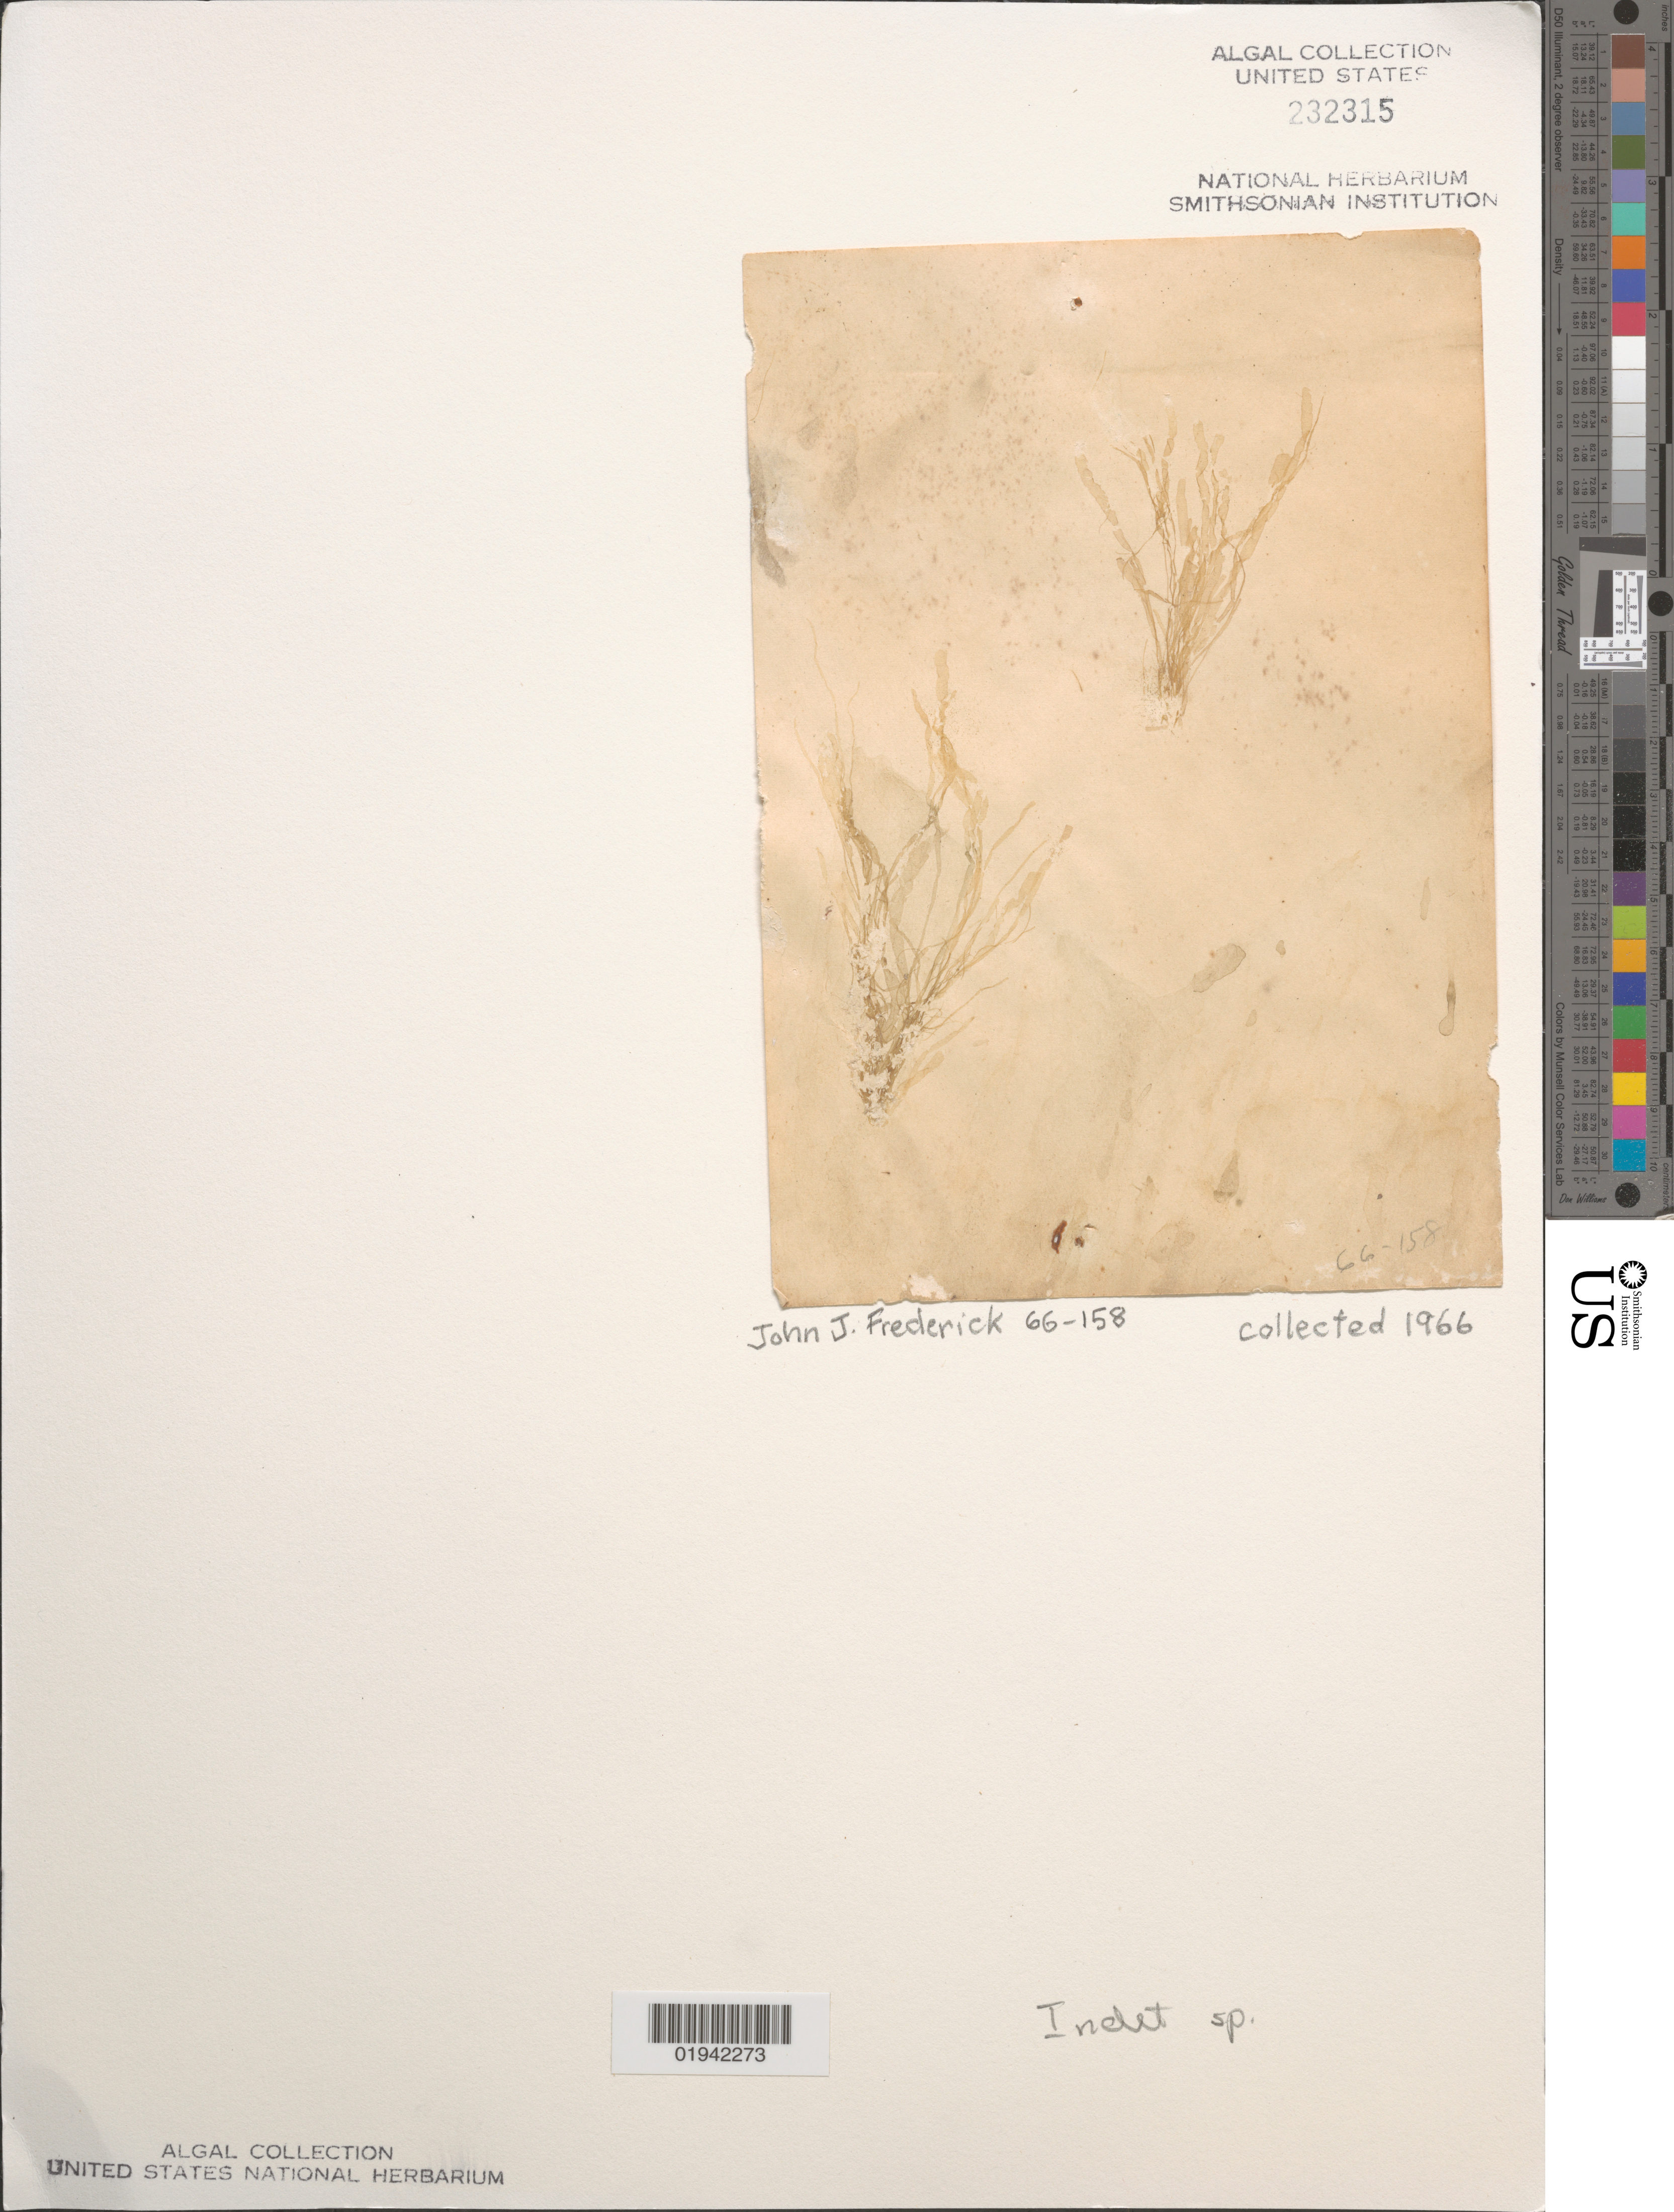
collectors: J. Frederick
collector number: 66-158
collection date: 1966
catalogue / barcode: US 232315